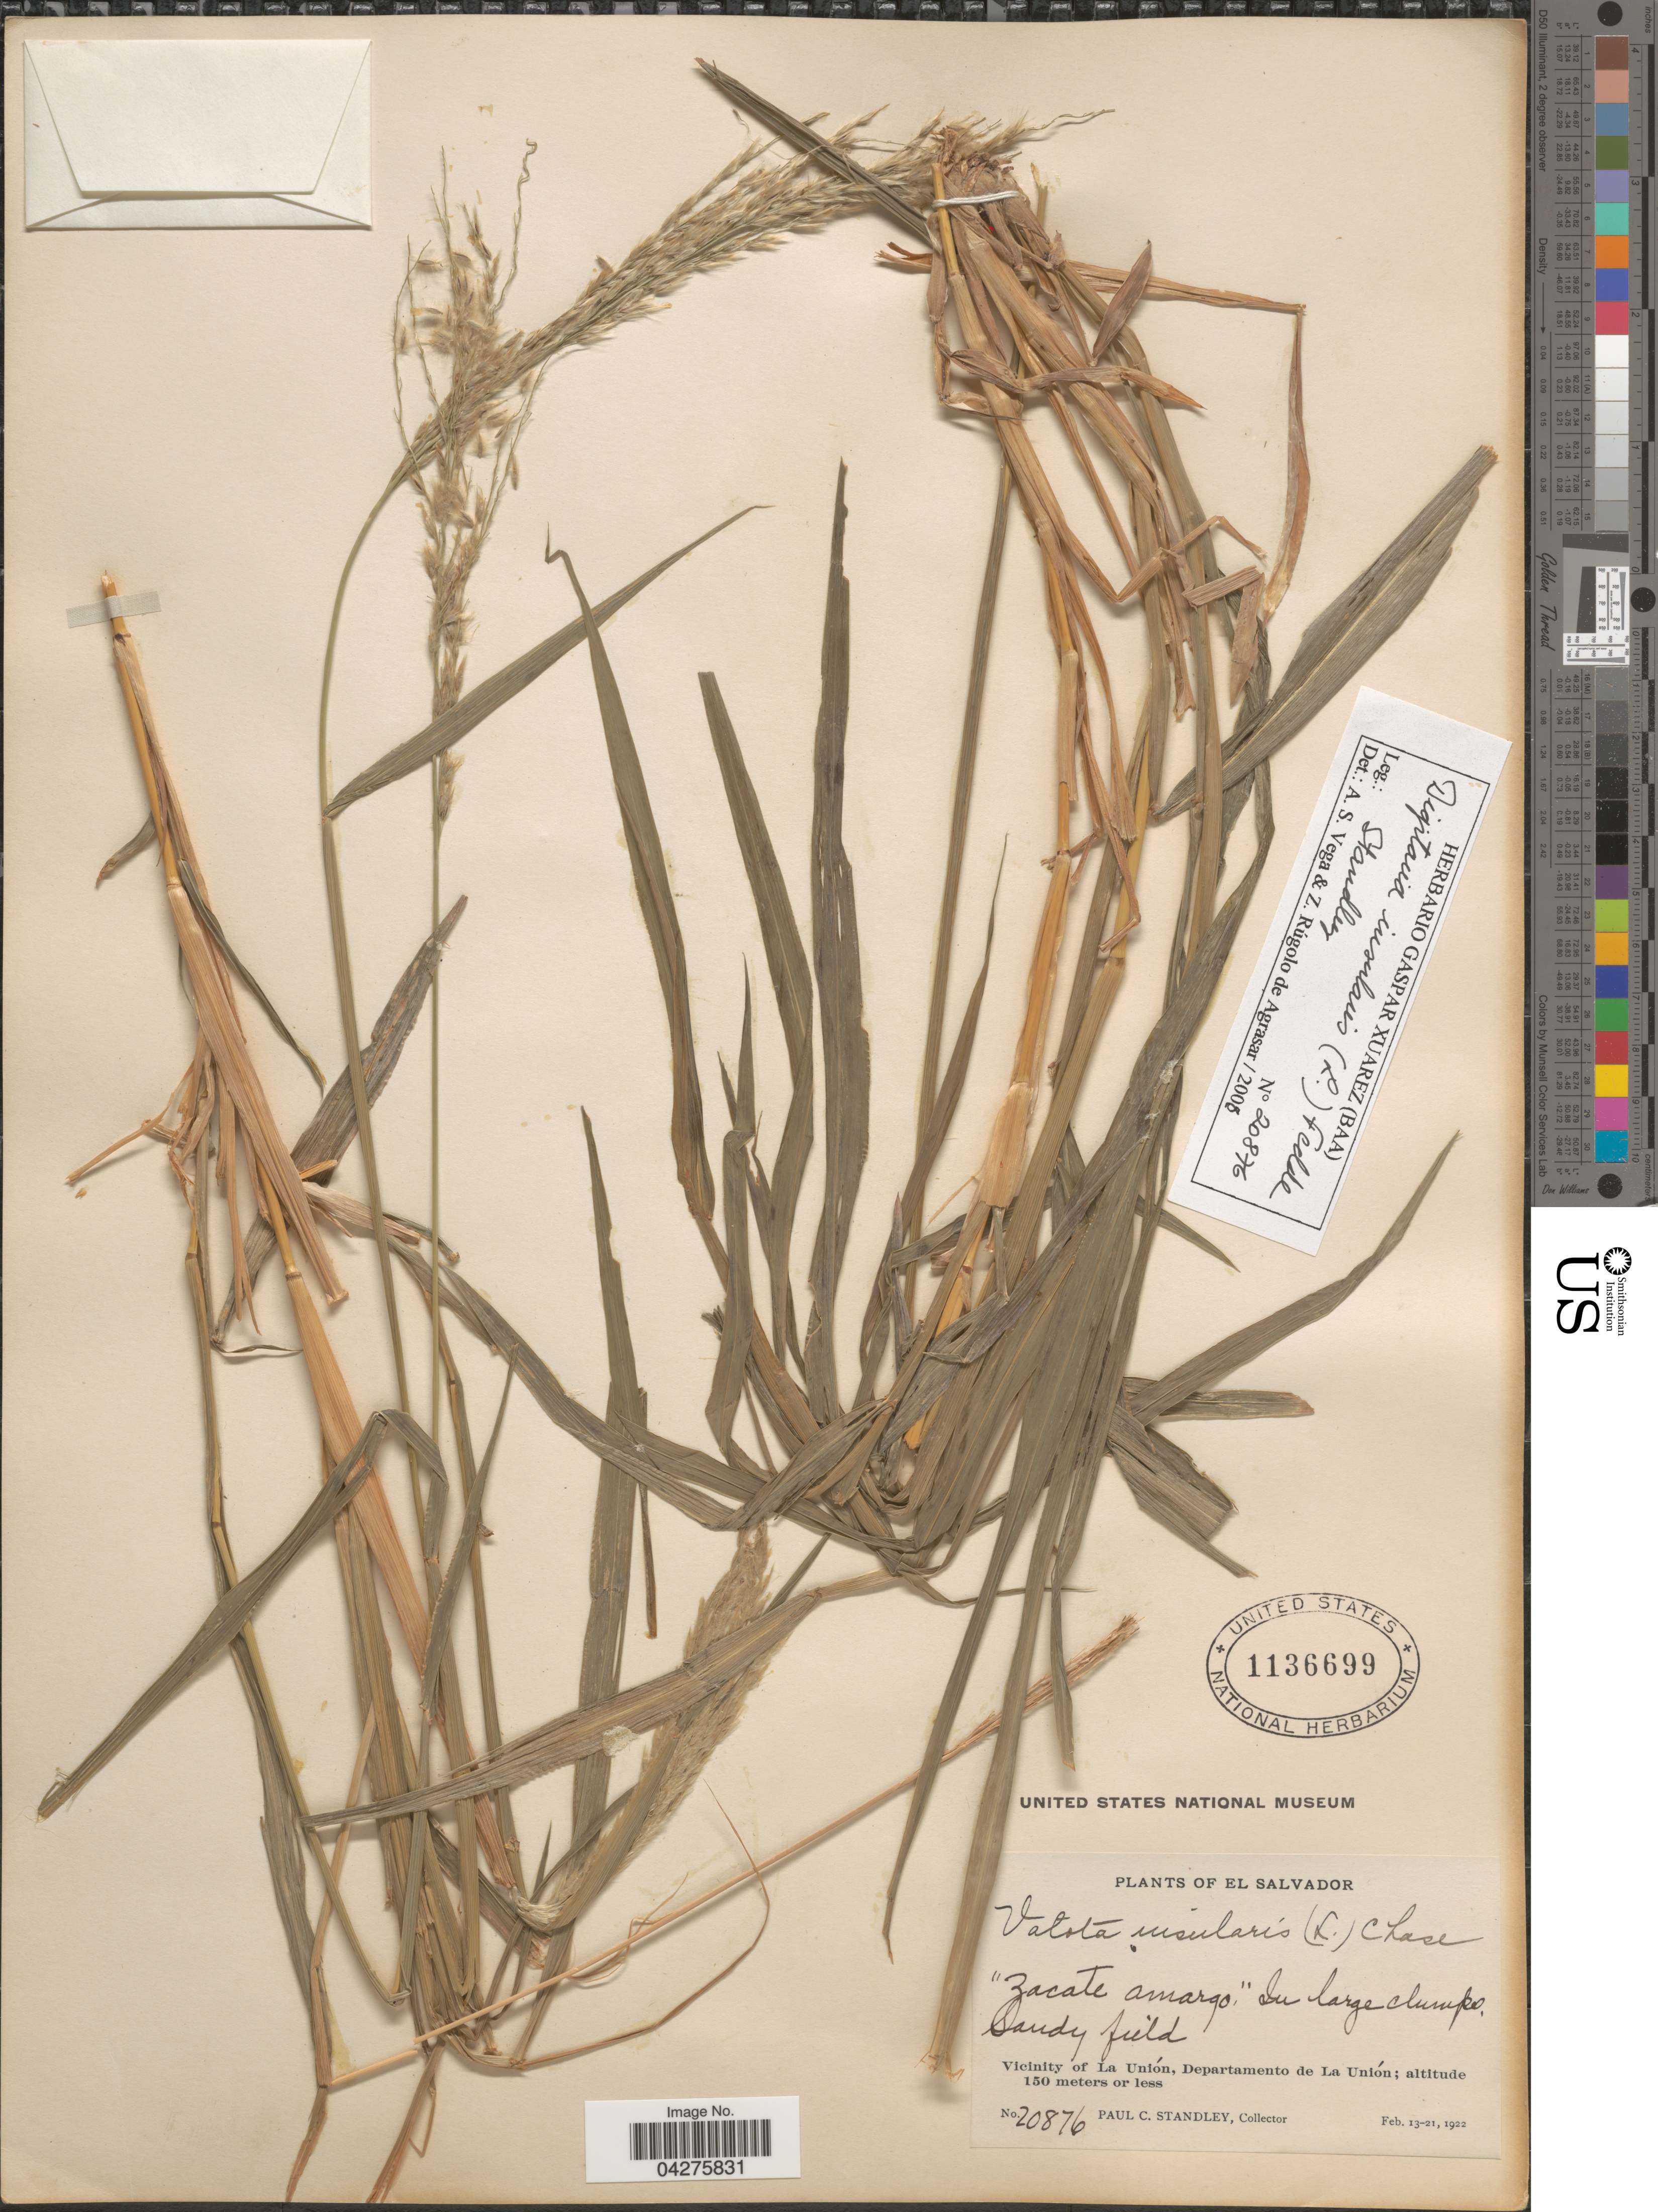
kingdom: Plantae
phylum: Tracheophyta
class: Liliopsida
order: Poales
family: Poaceae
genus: Digitaria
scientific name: Digitaria insularis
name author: (L.) Fedde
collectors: P. C. Standley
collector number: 20876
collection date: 1922-02-13/1922-02-21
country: El Salvador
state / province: La Union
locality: Vicinity of La Unión, Departamento de La Unión.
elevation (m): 150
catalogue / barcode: US 1136699